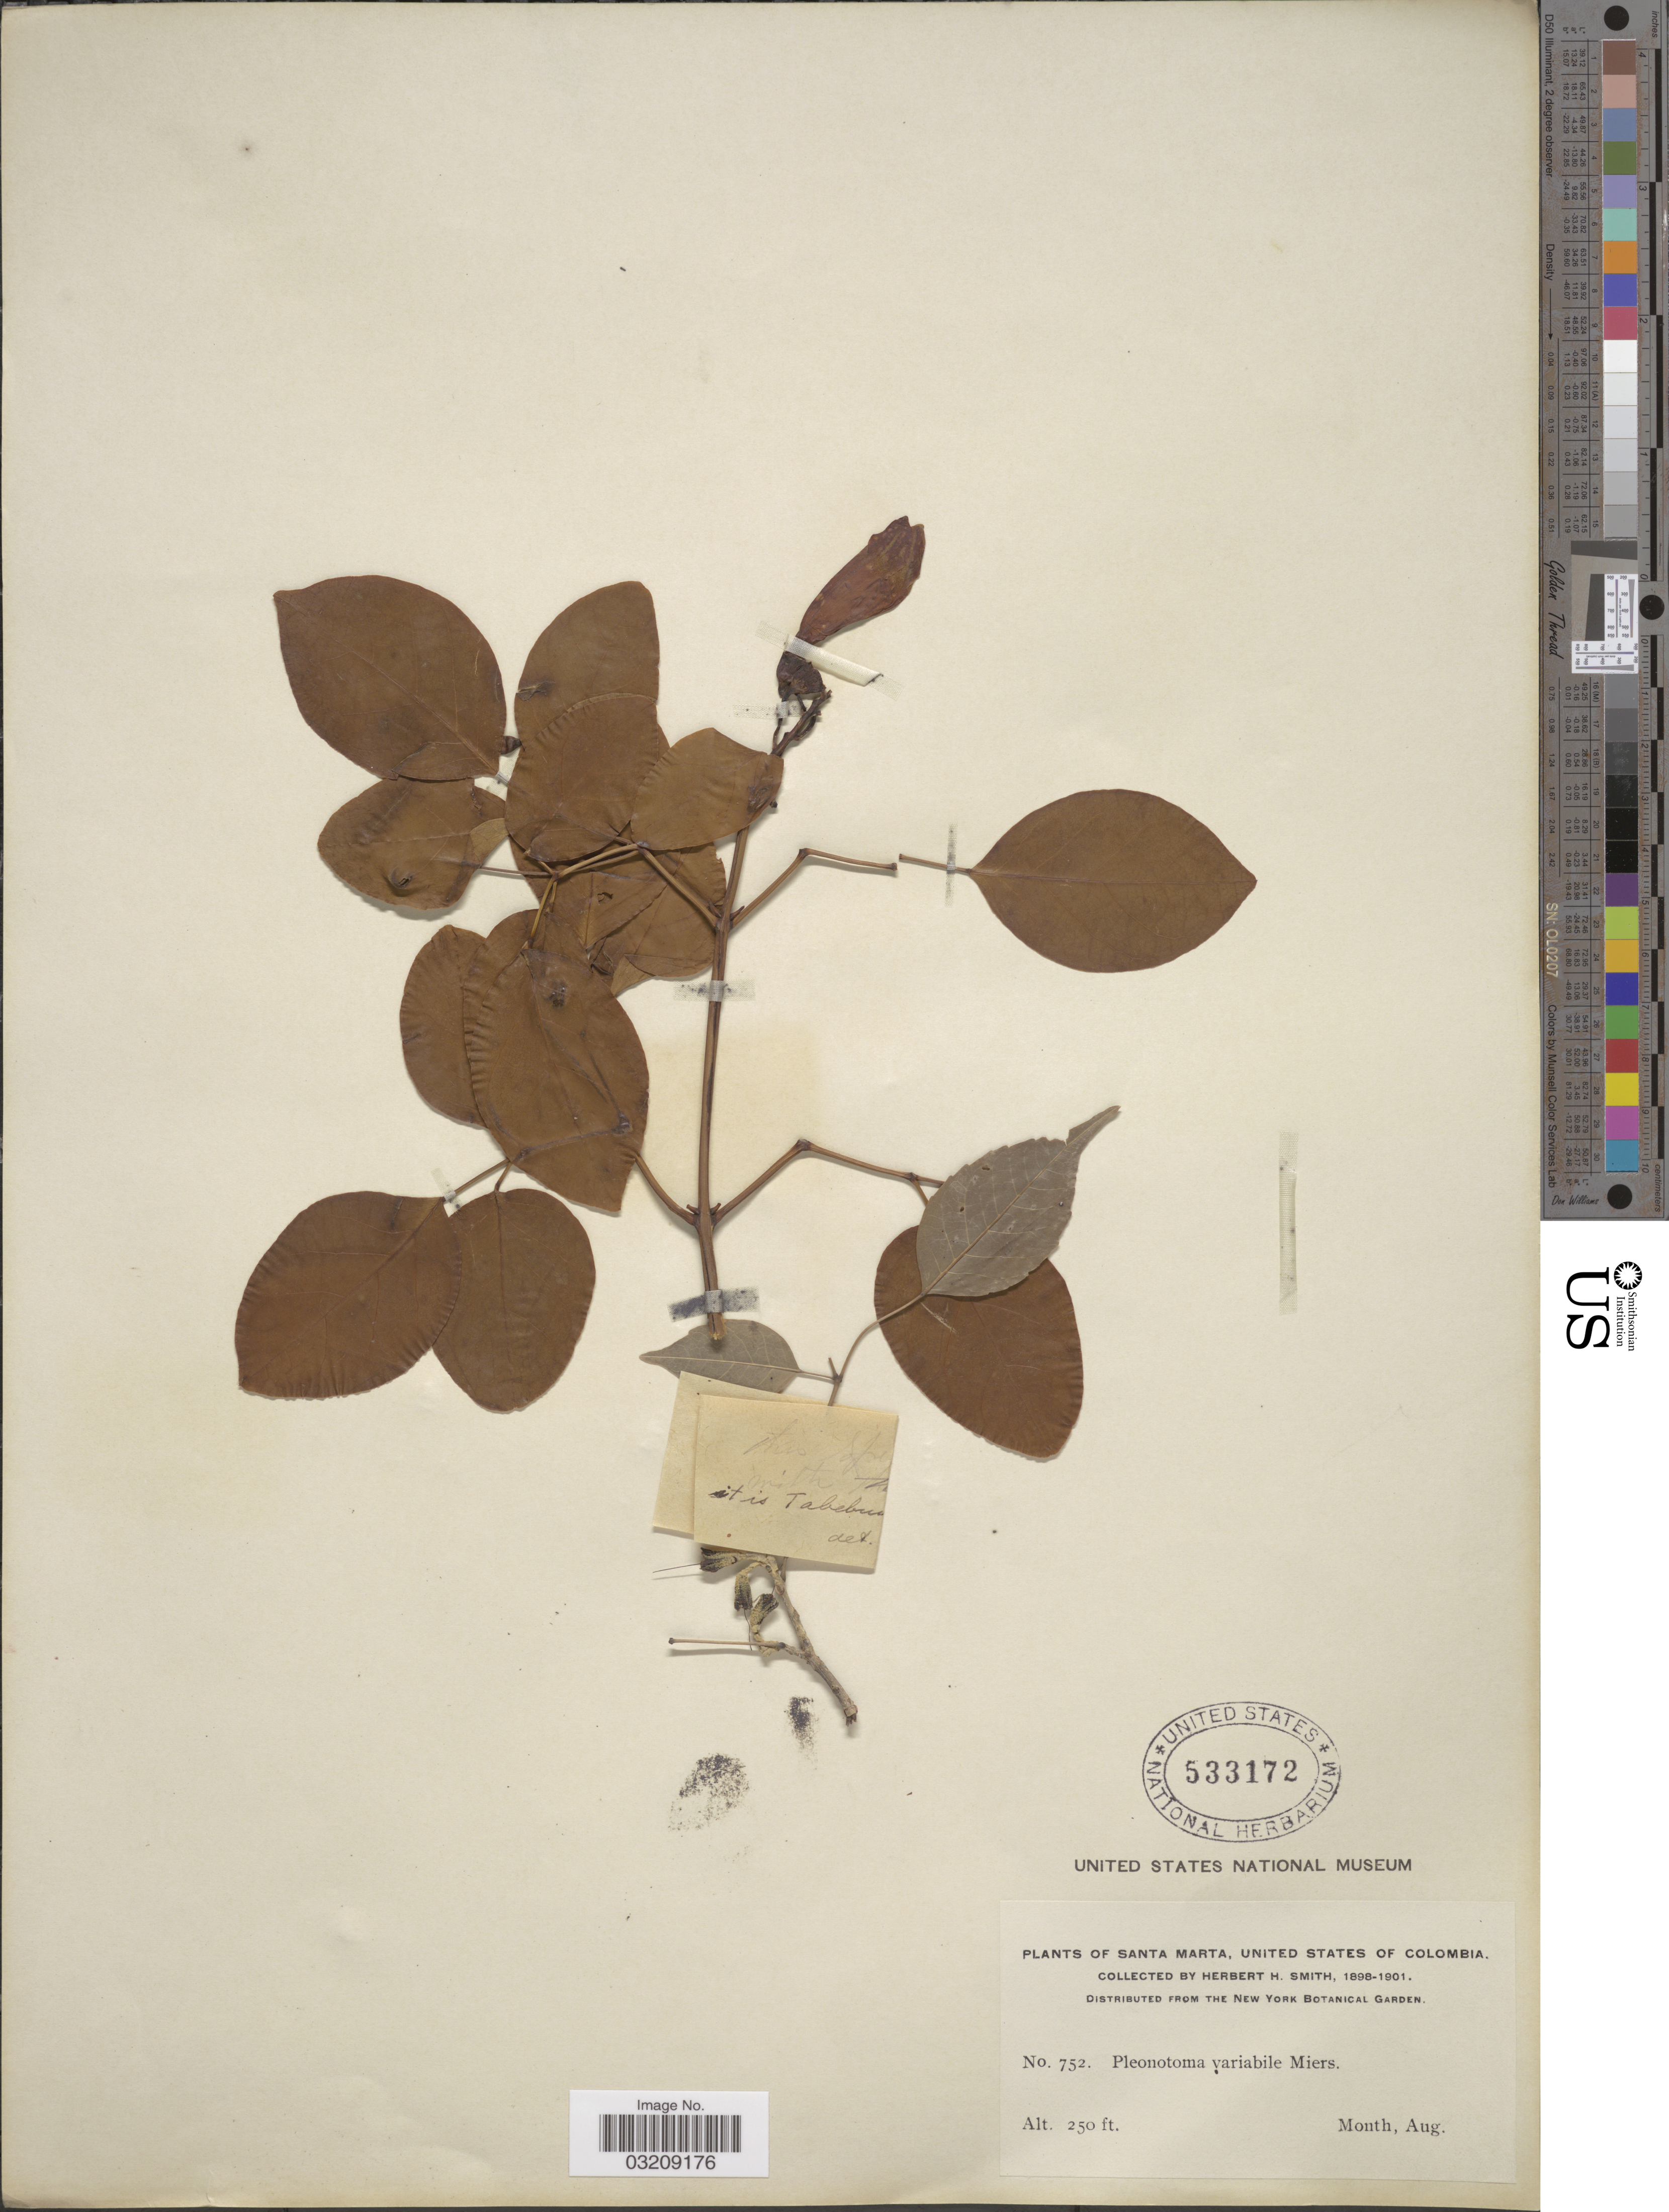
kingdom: Plantae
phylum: Tracheophyta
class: Magnoliopsida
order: Lamiales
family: Bignoniaceae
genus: Pleonotoma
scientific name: Pleonotoma variabilis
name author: (Jacq.) Miers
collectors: Herbert H. Smith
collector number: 752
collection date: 1898-08/1901-08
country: Colombia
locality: Santa Marta, United States of Colombia.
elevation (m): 76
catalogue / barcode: US 533172